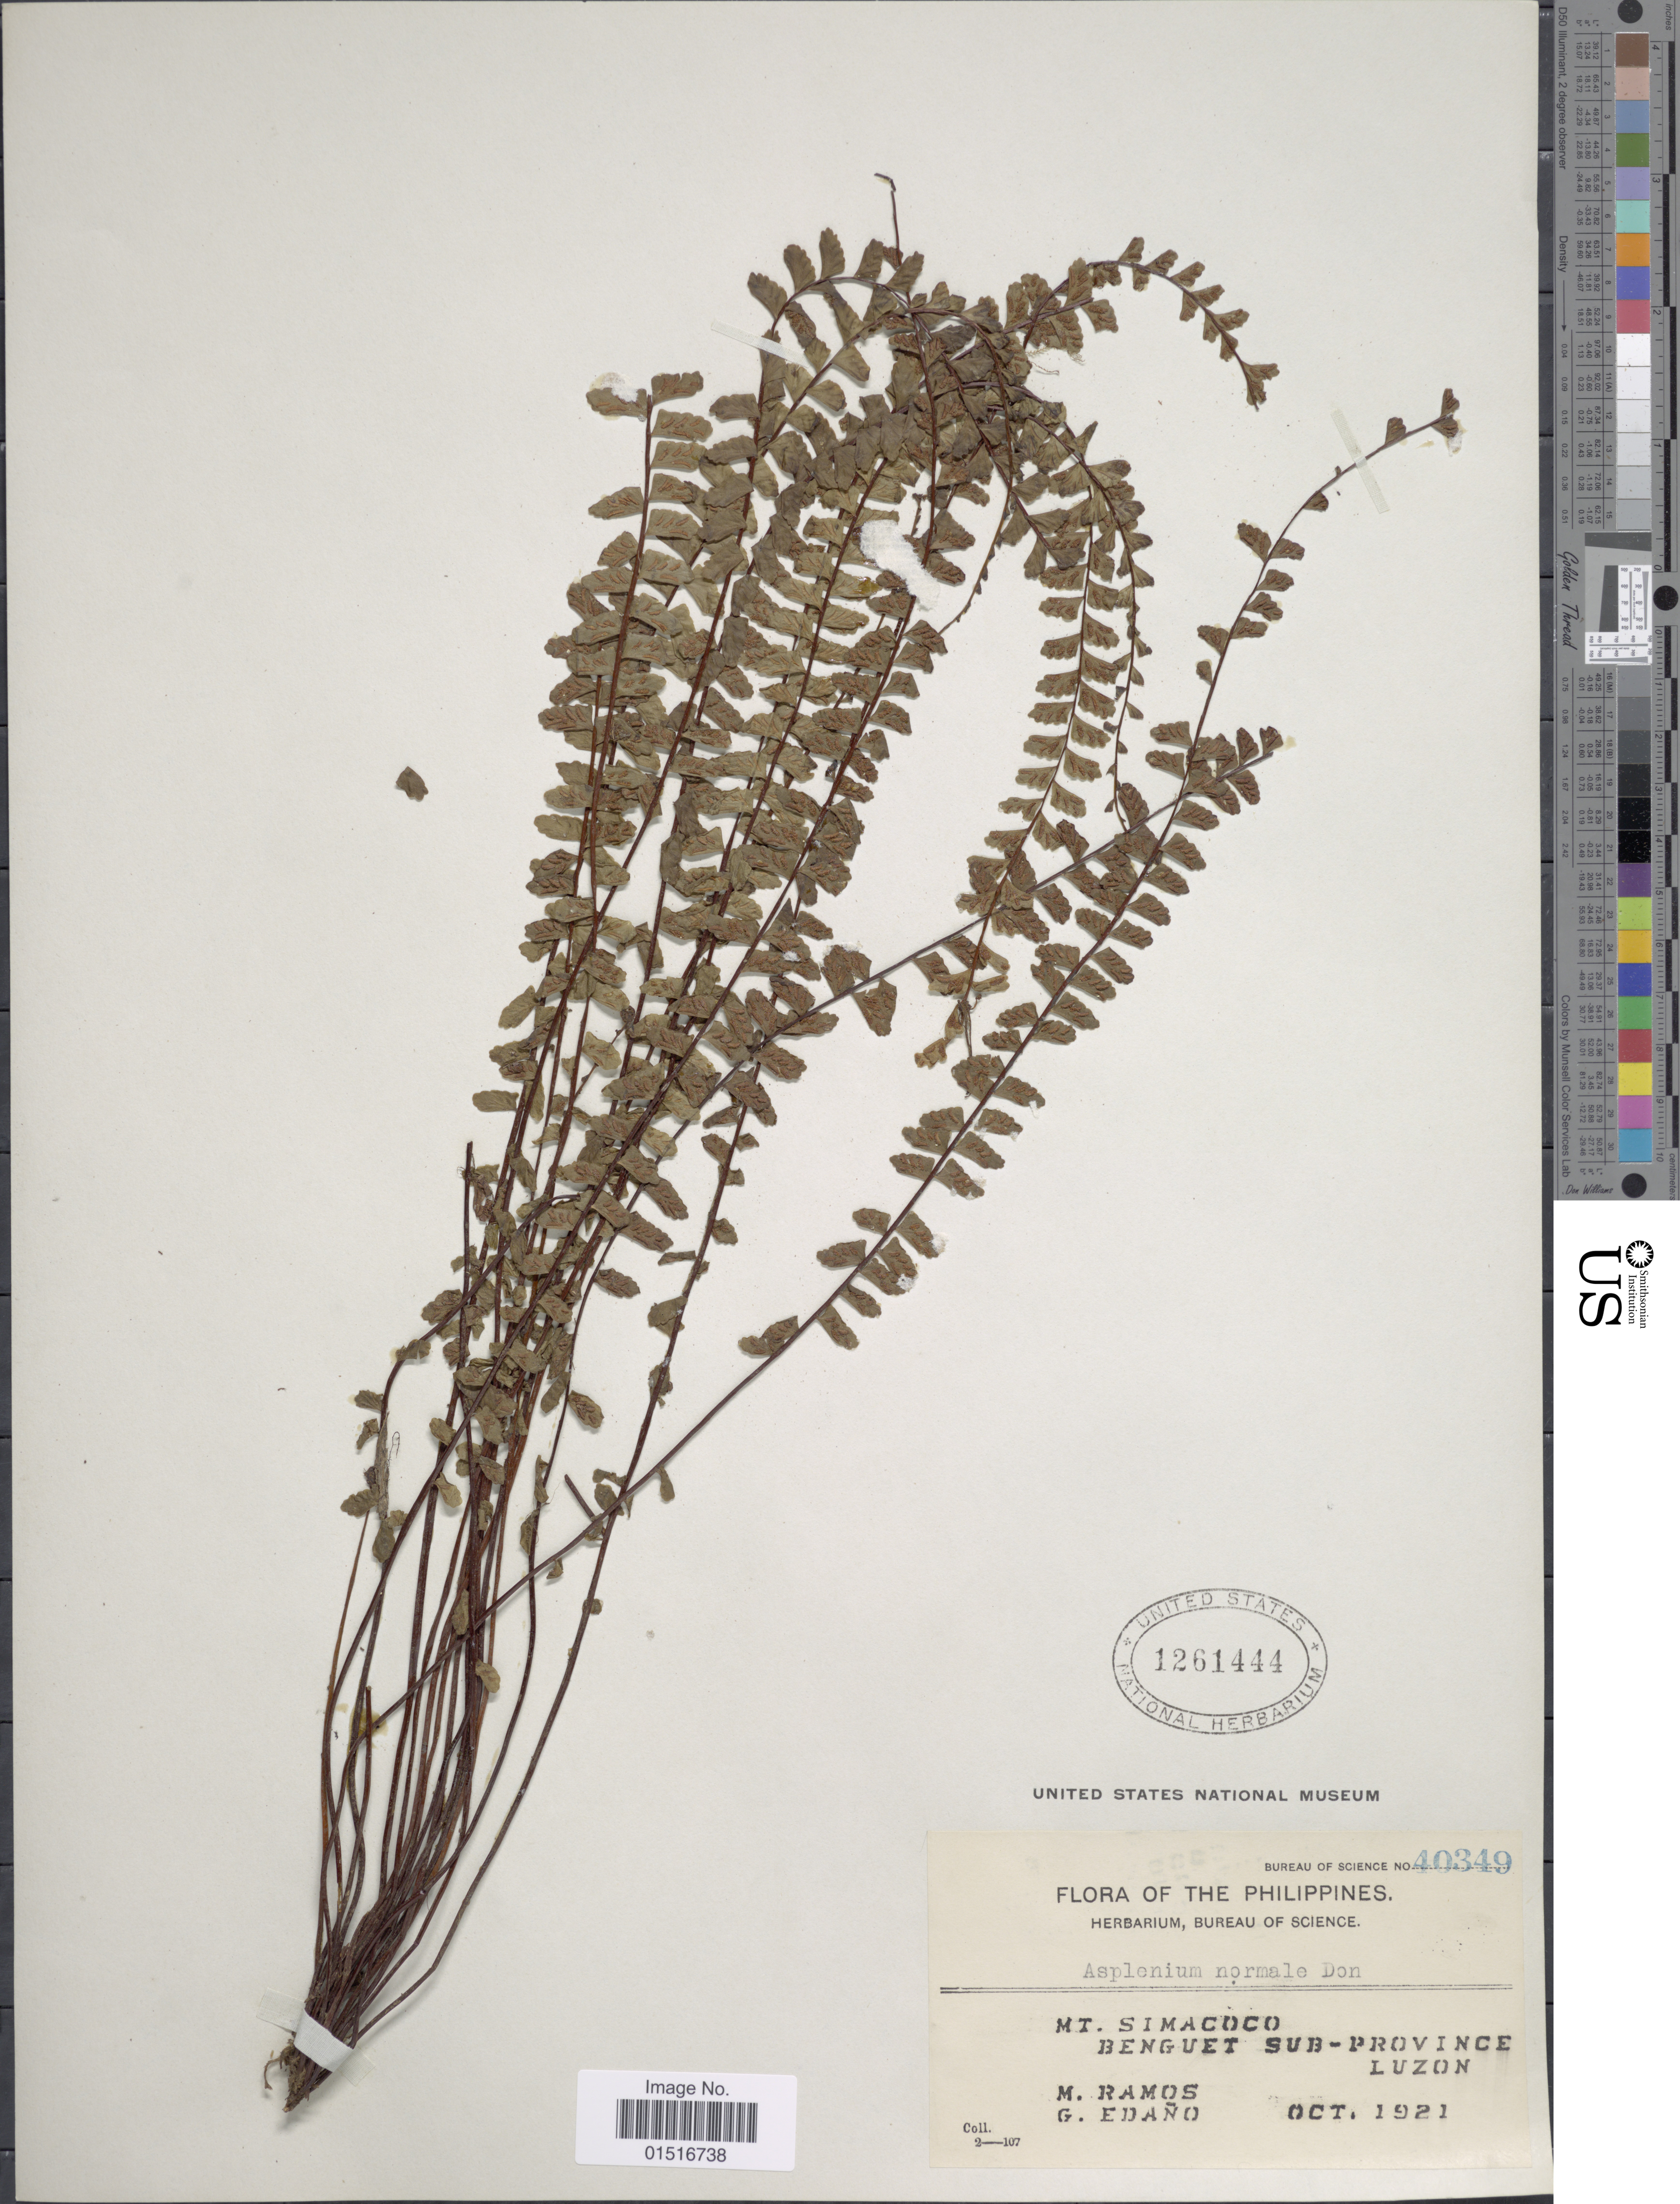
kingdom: Plantae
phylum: Tracheophyta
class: Polypodiopsida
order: Polypodiales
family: Aspleniaceae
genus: Asplenium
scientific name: Asplenium normale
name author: D. Don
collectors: M. Ramos & G. Edaño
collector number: Bureau of Science 40349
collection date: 1921-10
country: Philippines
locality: Mt. Simacoco. Benguet Sub-Province, Luzon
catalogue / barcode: US 1261444